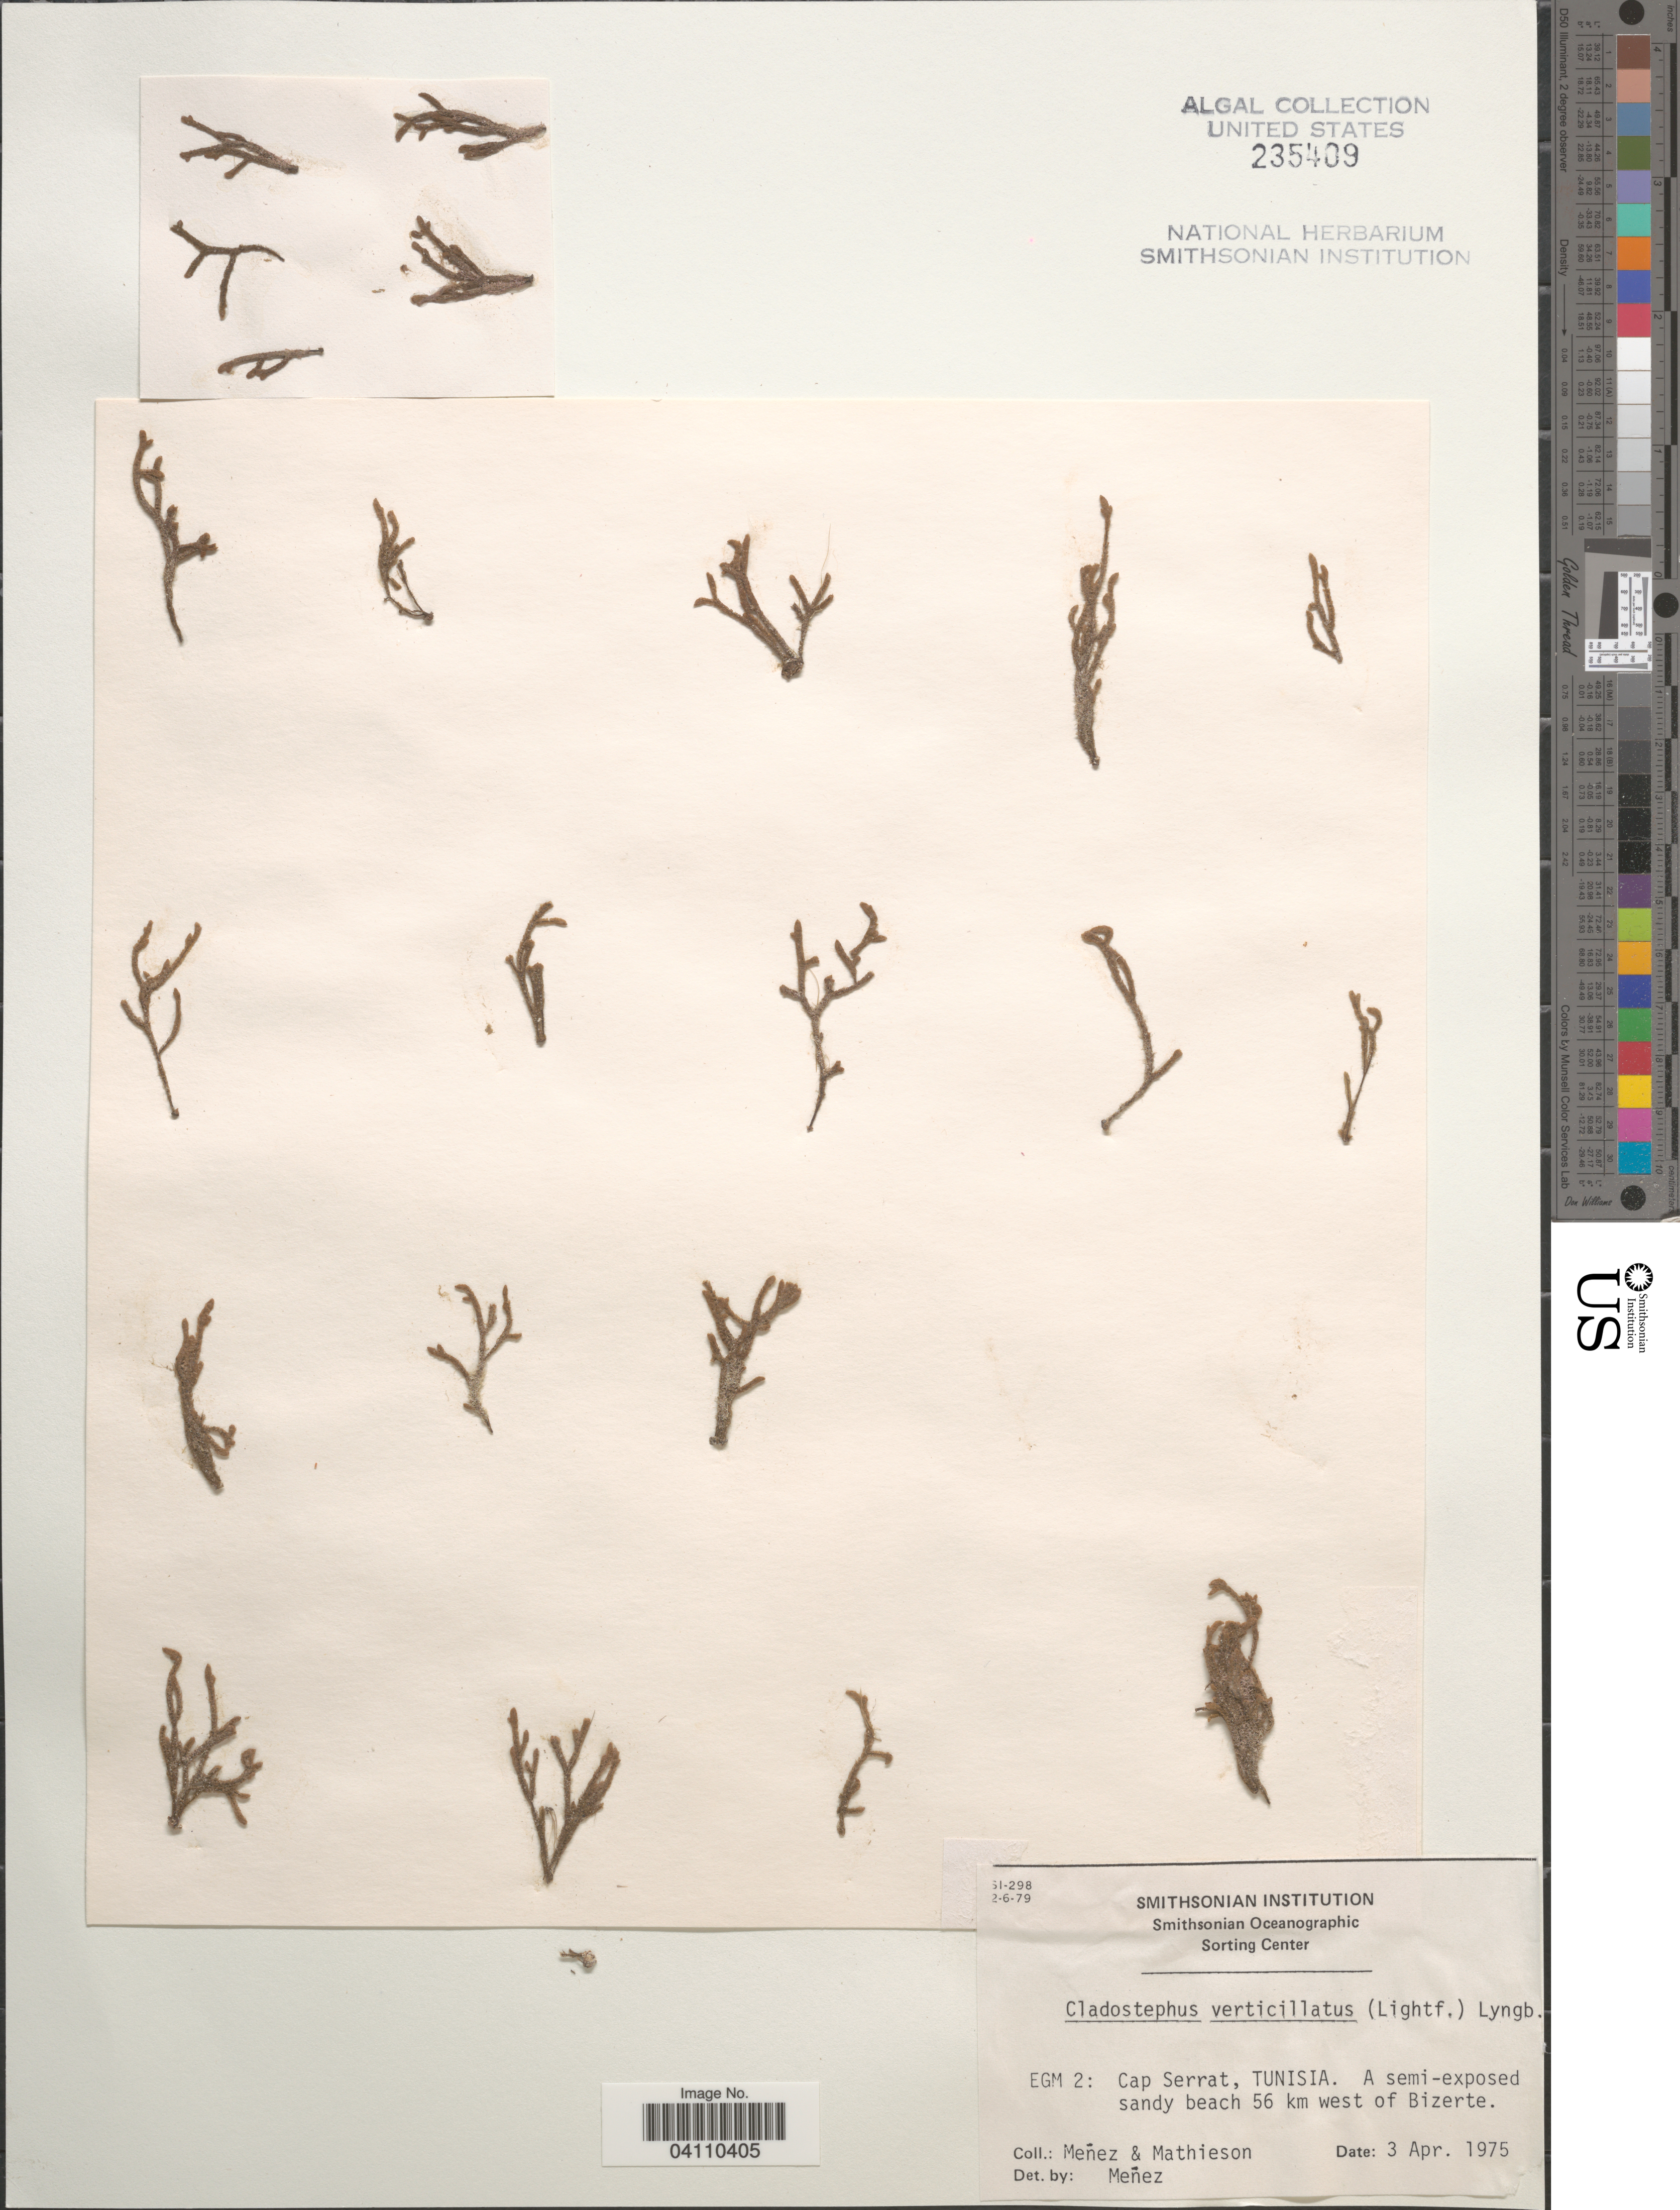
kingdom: Chromista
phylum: Ochrophyta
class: Phaeophyceae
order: Sphacelariales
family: Cladostephaceae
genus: Cladostephus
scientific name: Cladostephus hirsutus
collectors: Menez & Mathieson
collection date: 1975-04-03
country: Tunisia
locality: EGM 2: Cap Serrat, Tunisia. A semi-exposed sandy beach 56 km west of Bizerte.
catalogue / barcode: US 235409